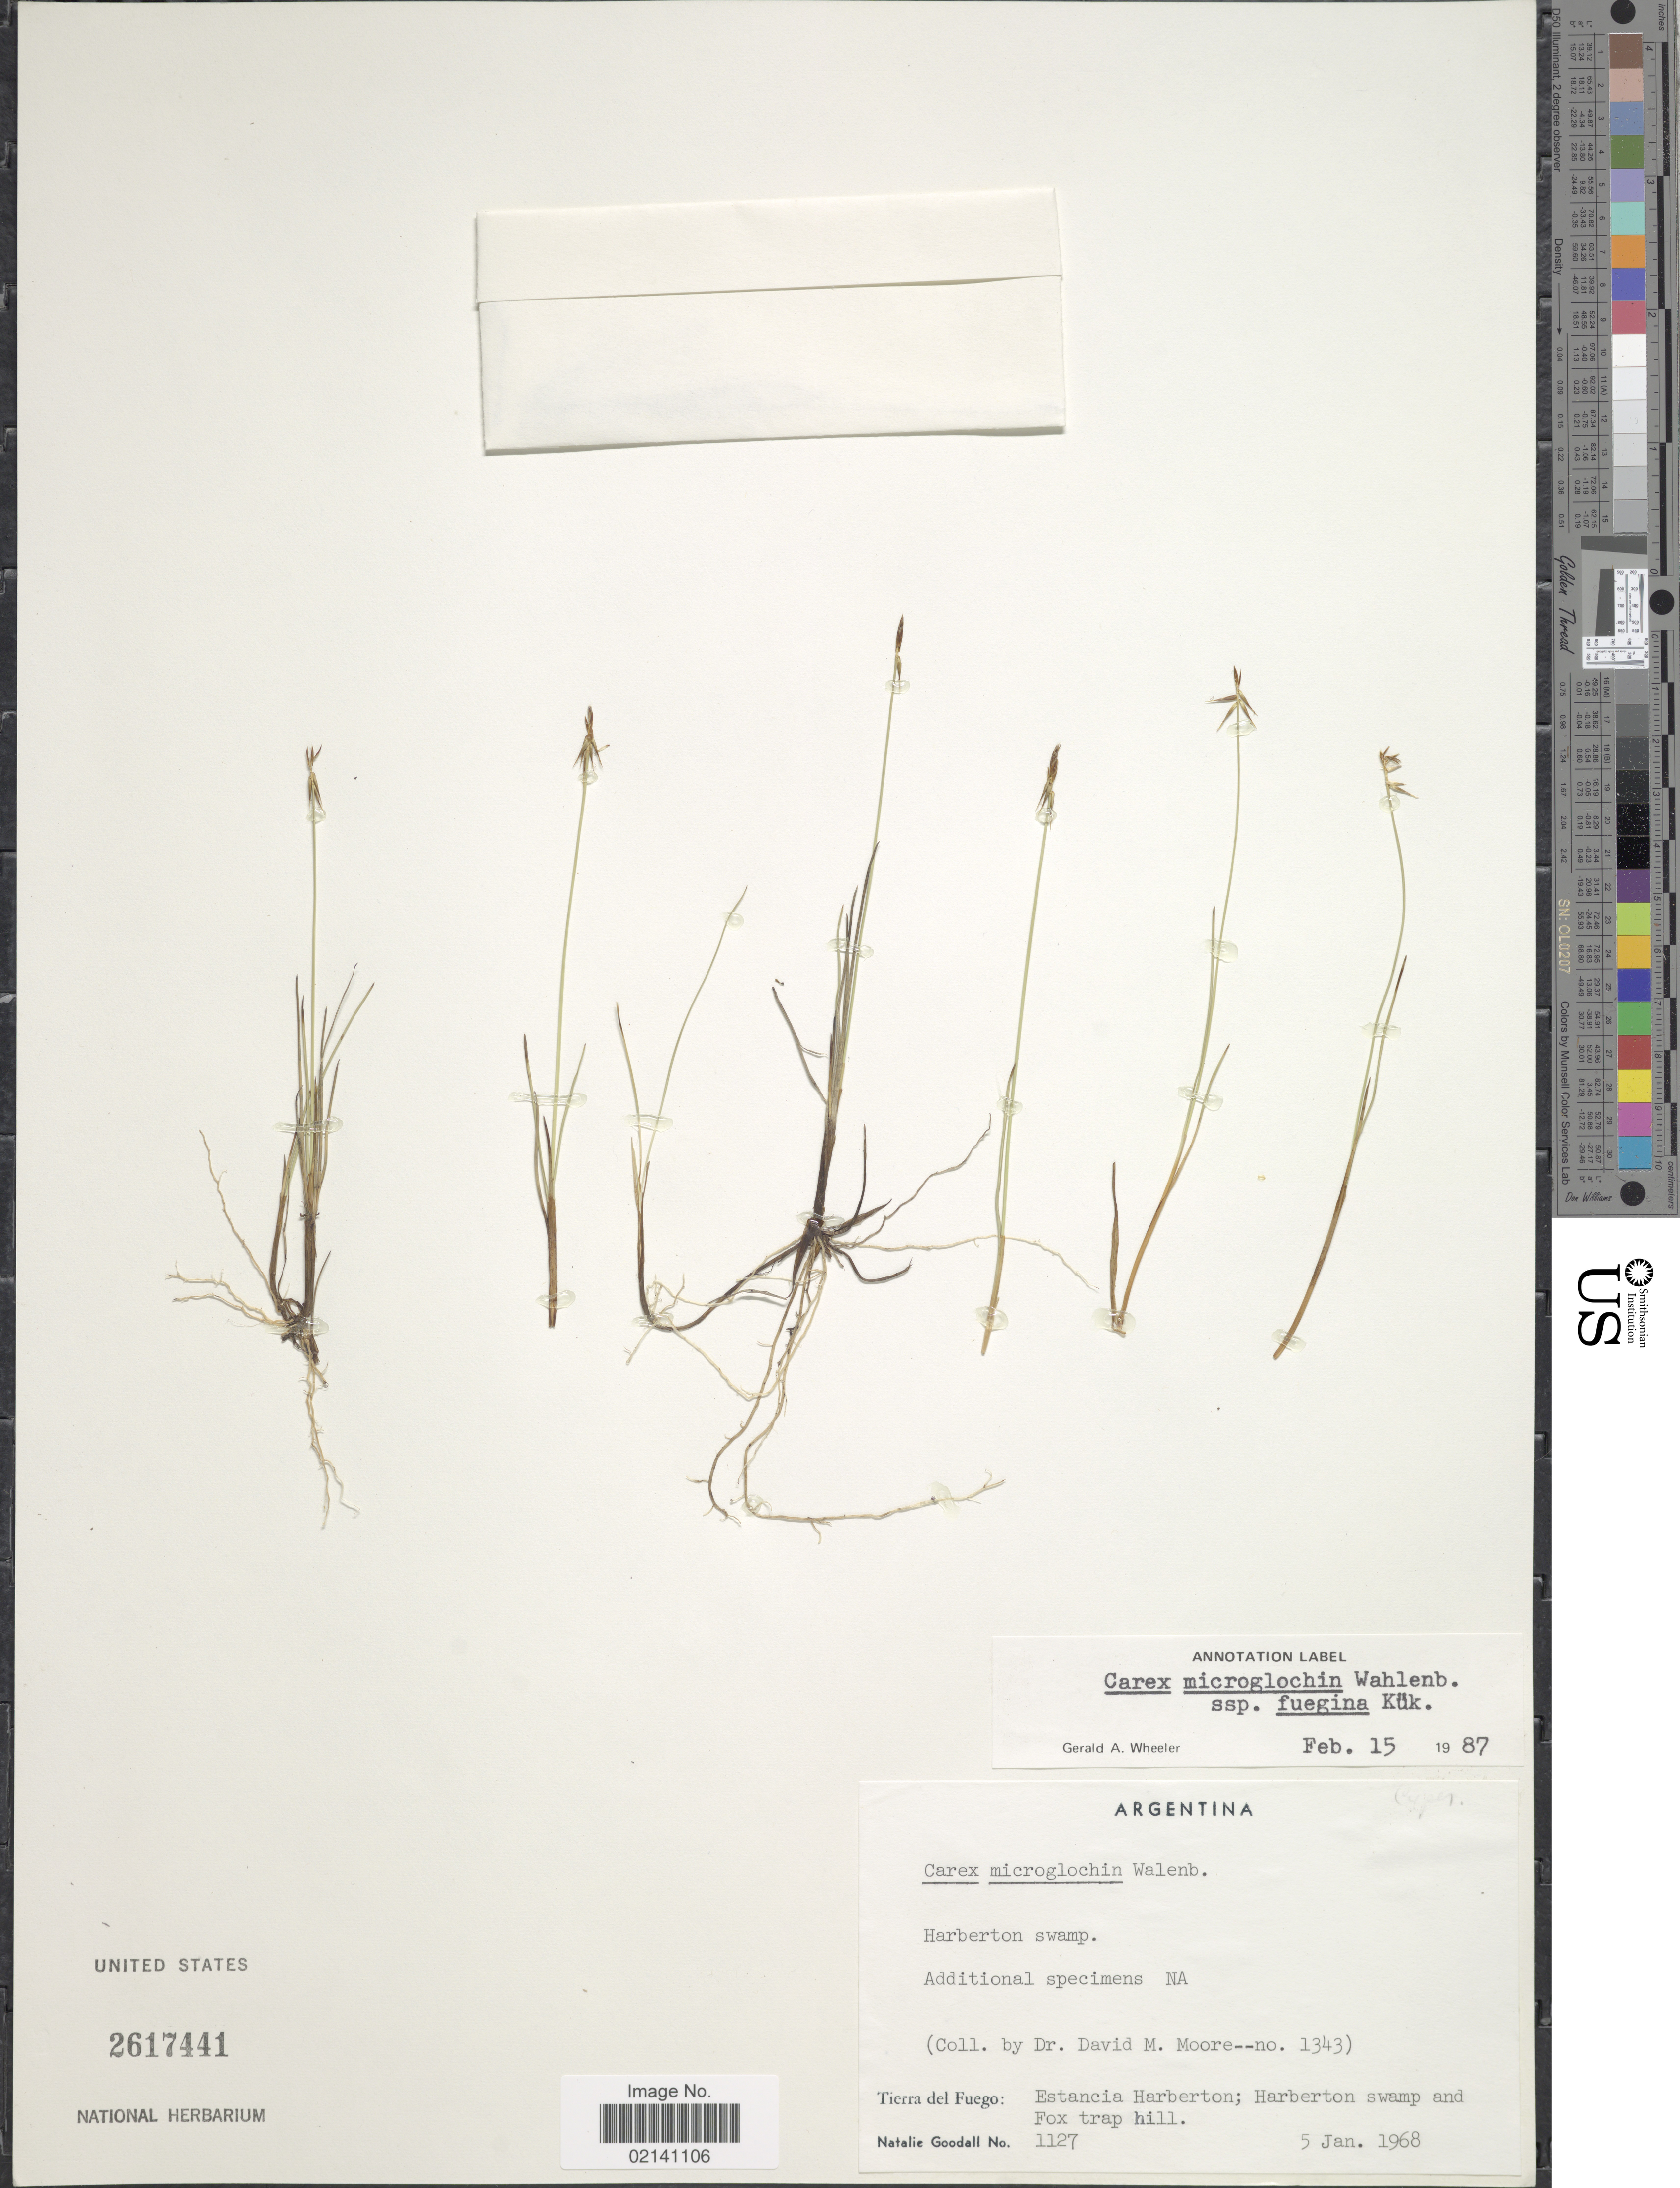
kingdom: Plantae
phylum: Tracheophyta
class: Liliopsida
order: Poales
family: Cyperaceae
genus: Carex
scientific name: Carex microglochin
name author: Wahlenb.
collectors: N. Goodall & D. Moore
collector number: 1127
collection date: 1968-06-05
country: Argentina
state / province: Tierra del Fuego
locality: Tierra del Fuego: Estancia Harberton, Haberton swamp and Fox trap hill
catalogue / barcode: US 2617441